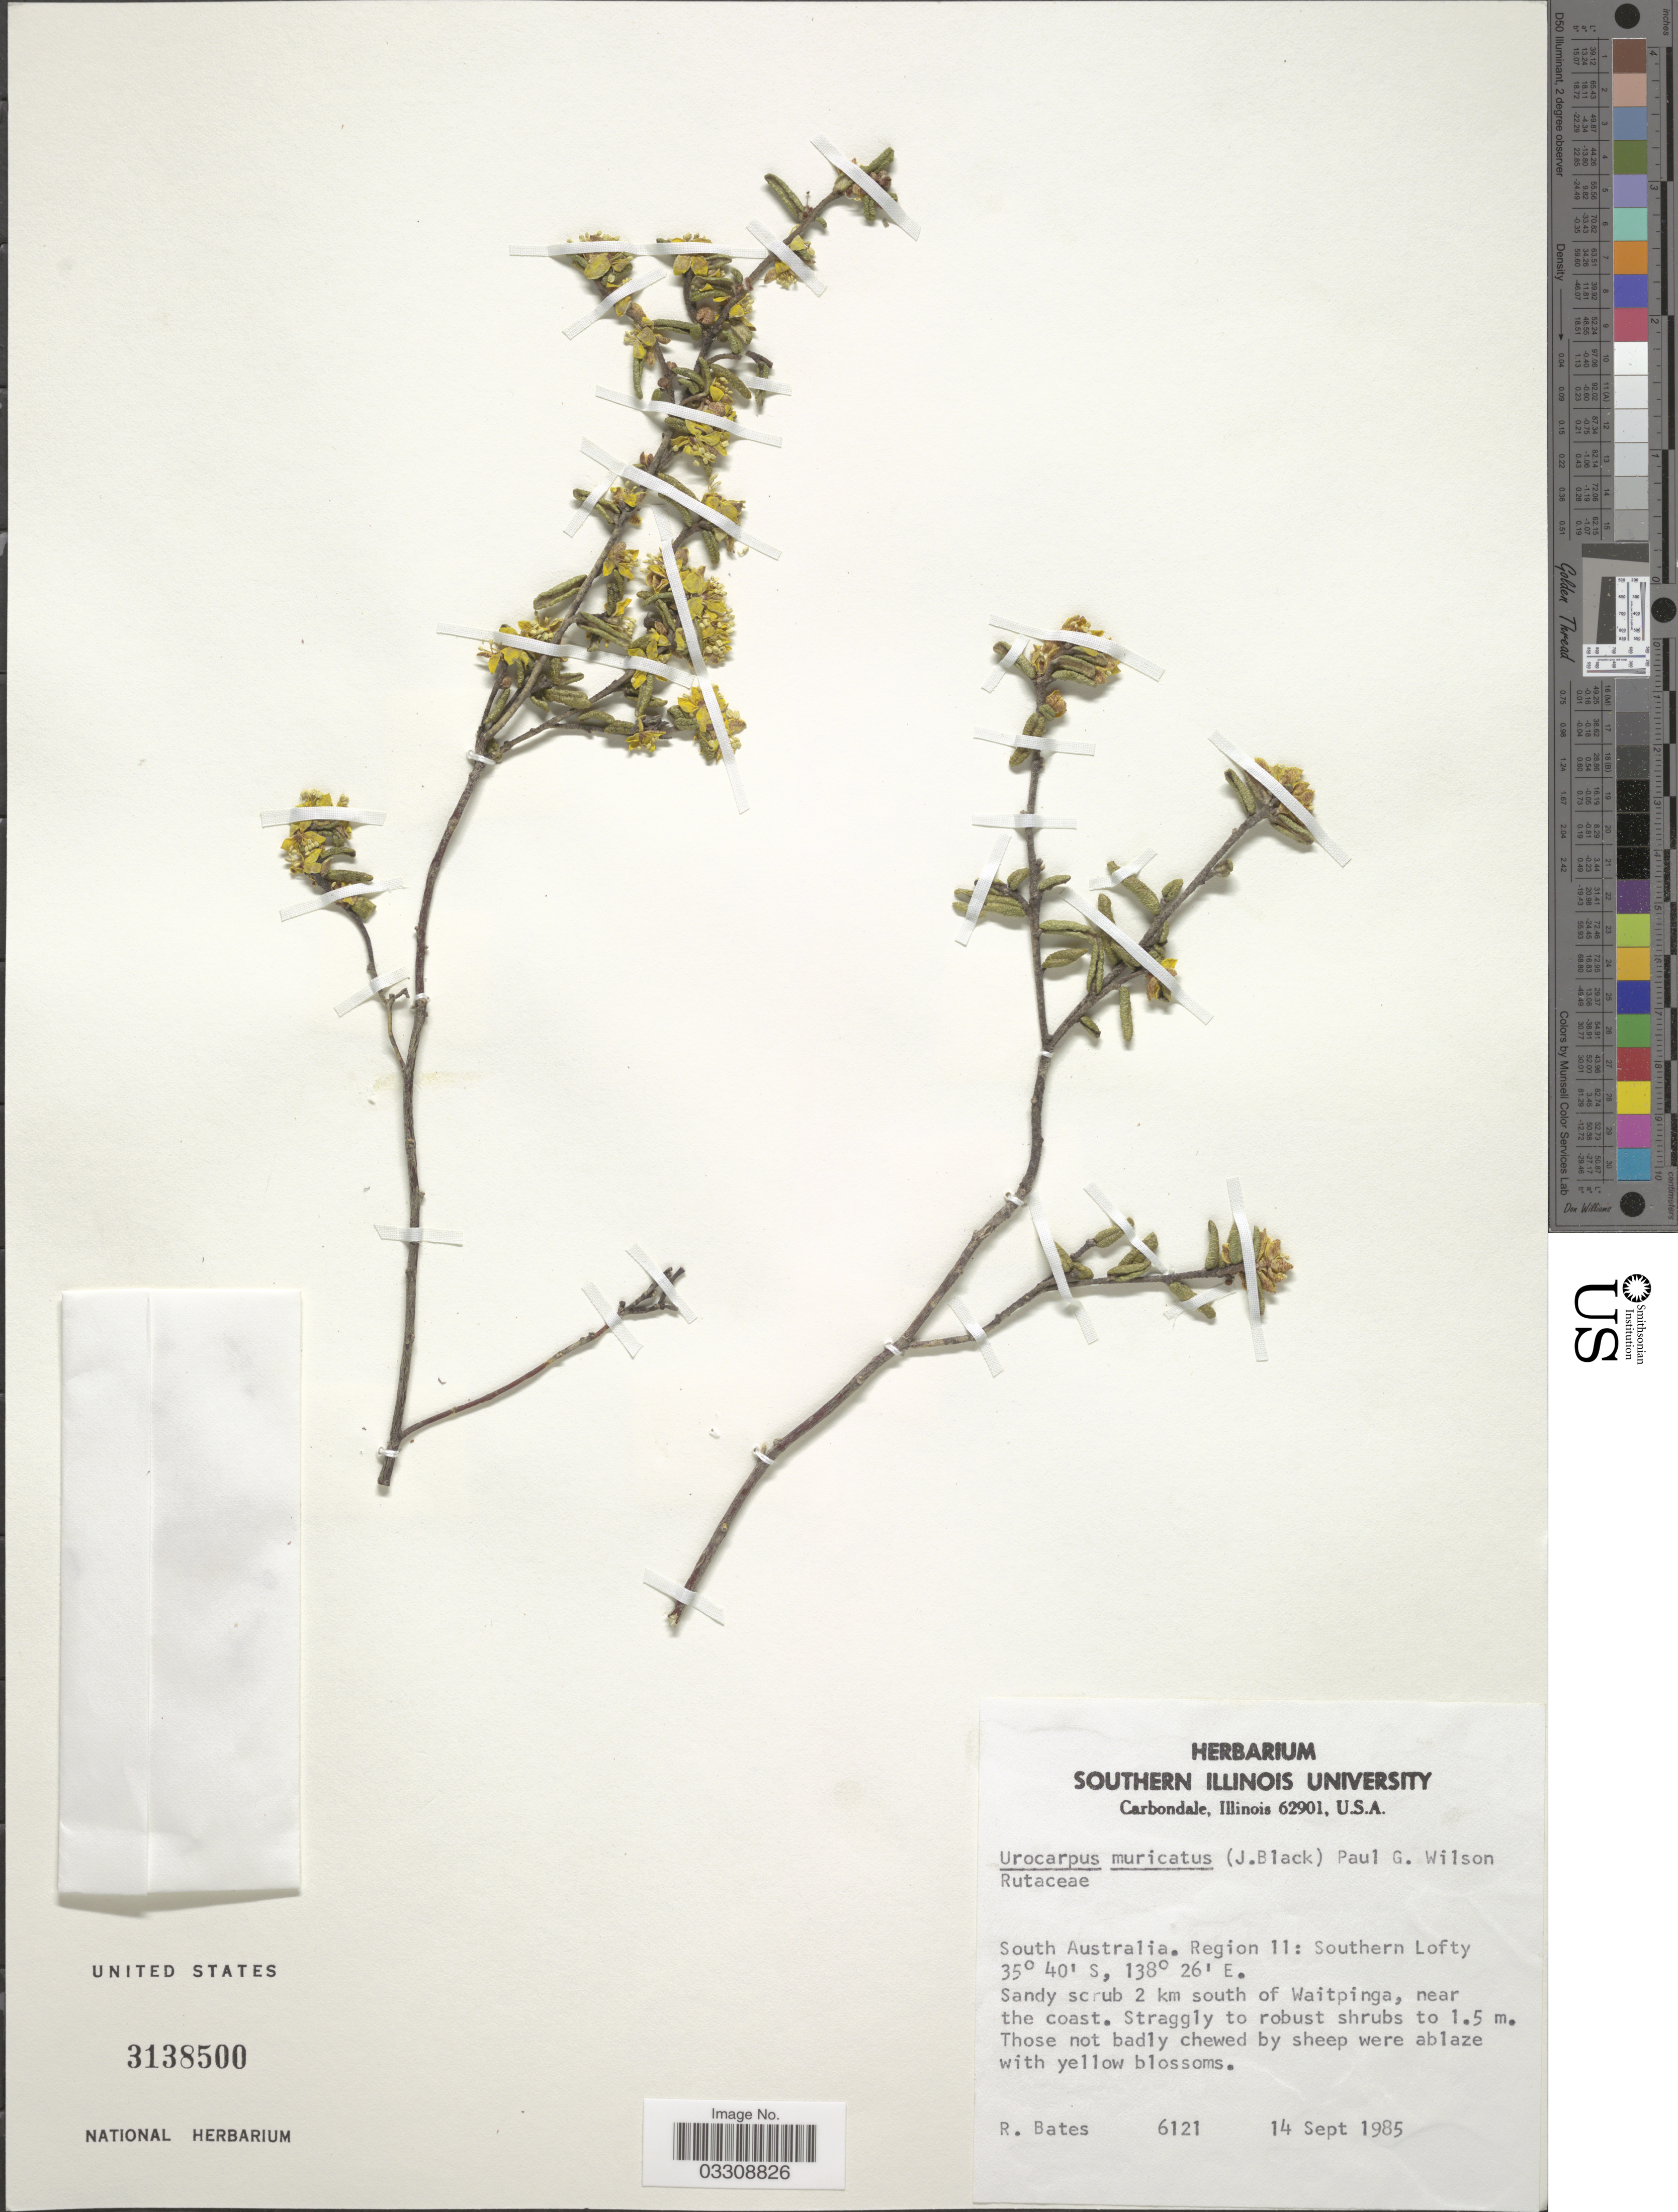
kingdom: Plantae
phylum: Tracheophyta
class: Magnoliopsida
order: Sapindales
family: Rutaceae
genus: Asterolasia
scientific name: Asterolasia muricata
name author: J.M. Black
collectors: R. Bates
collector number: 6121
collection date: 1985-09-14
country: Australia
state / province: South Australia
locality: Region 11: Southern Lofty, Sandy scrub 2 km south of Waitpinga, near the coast.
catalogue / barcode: US 3138500